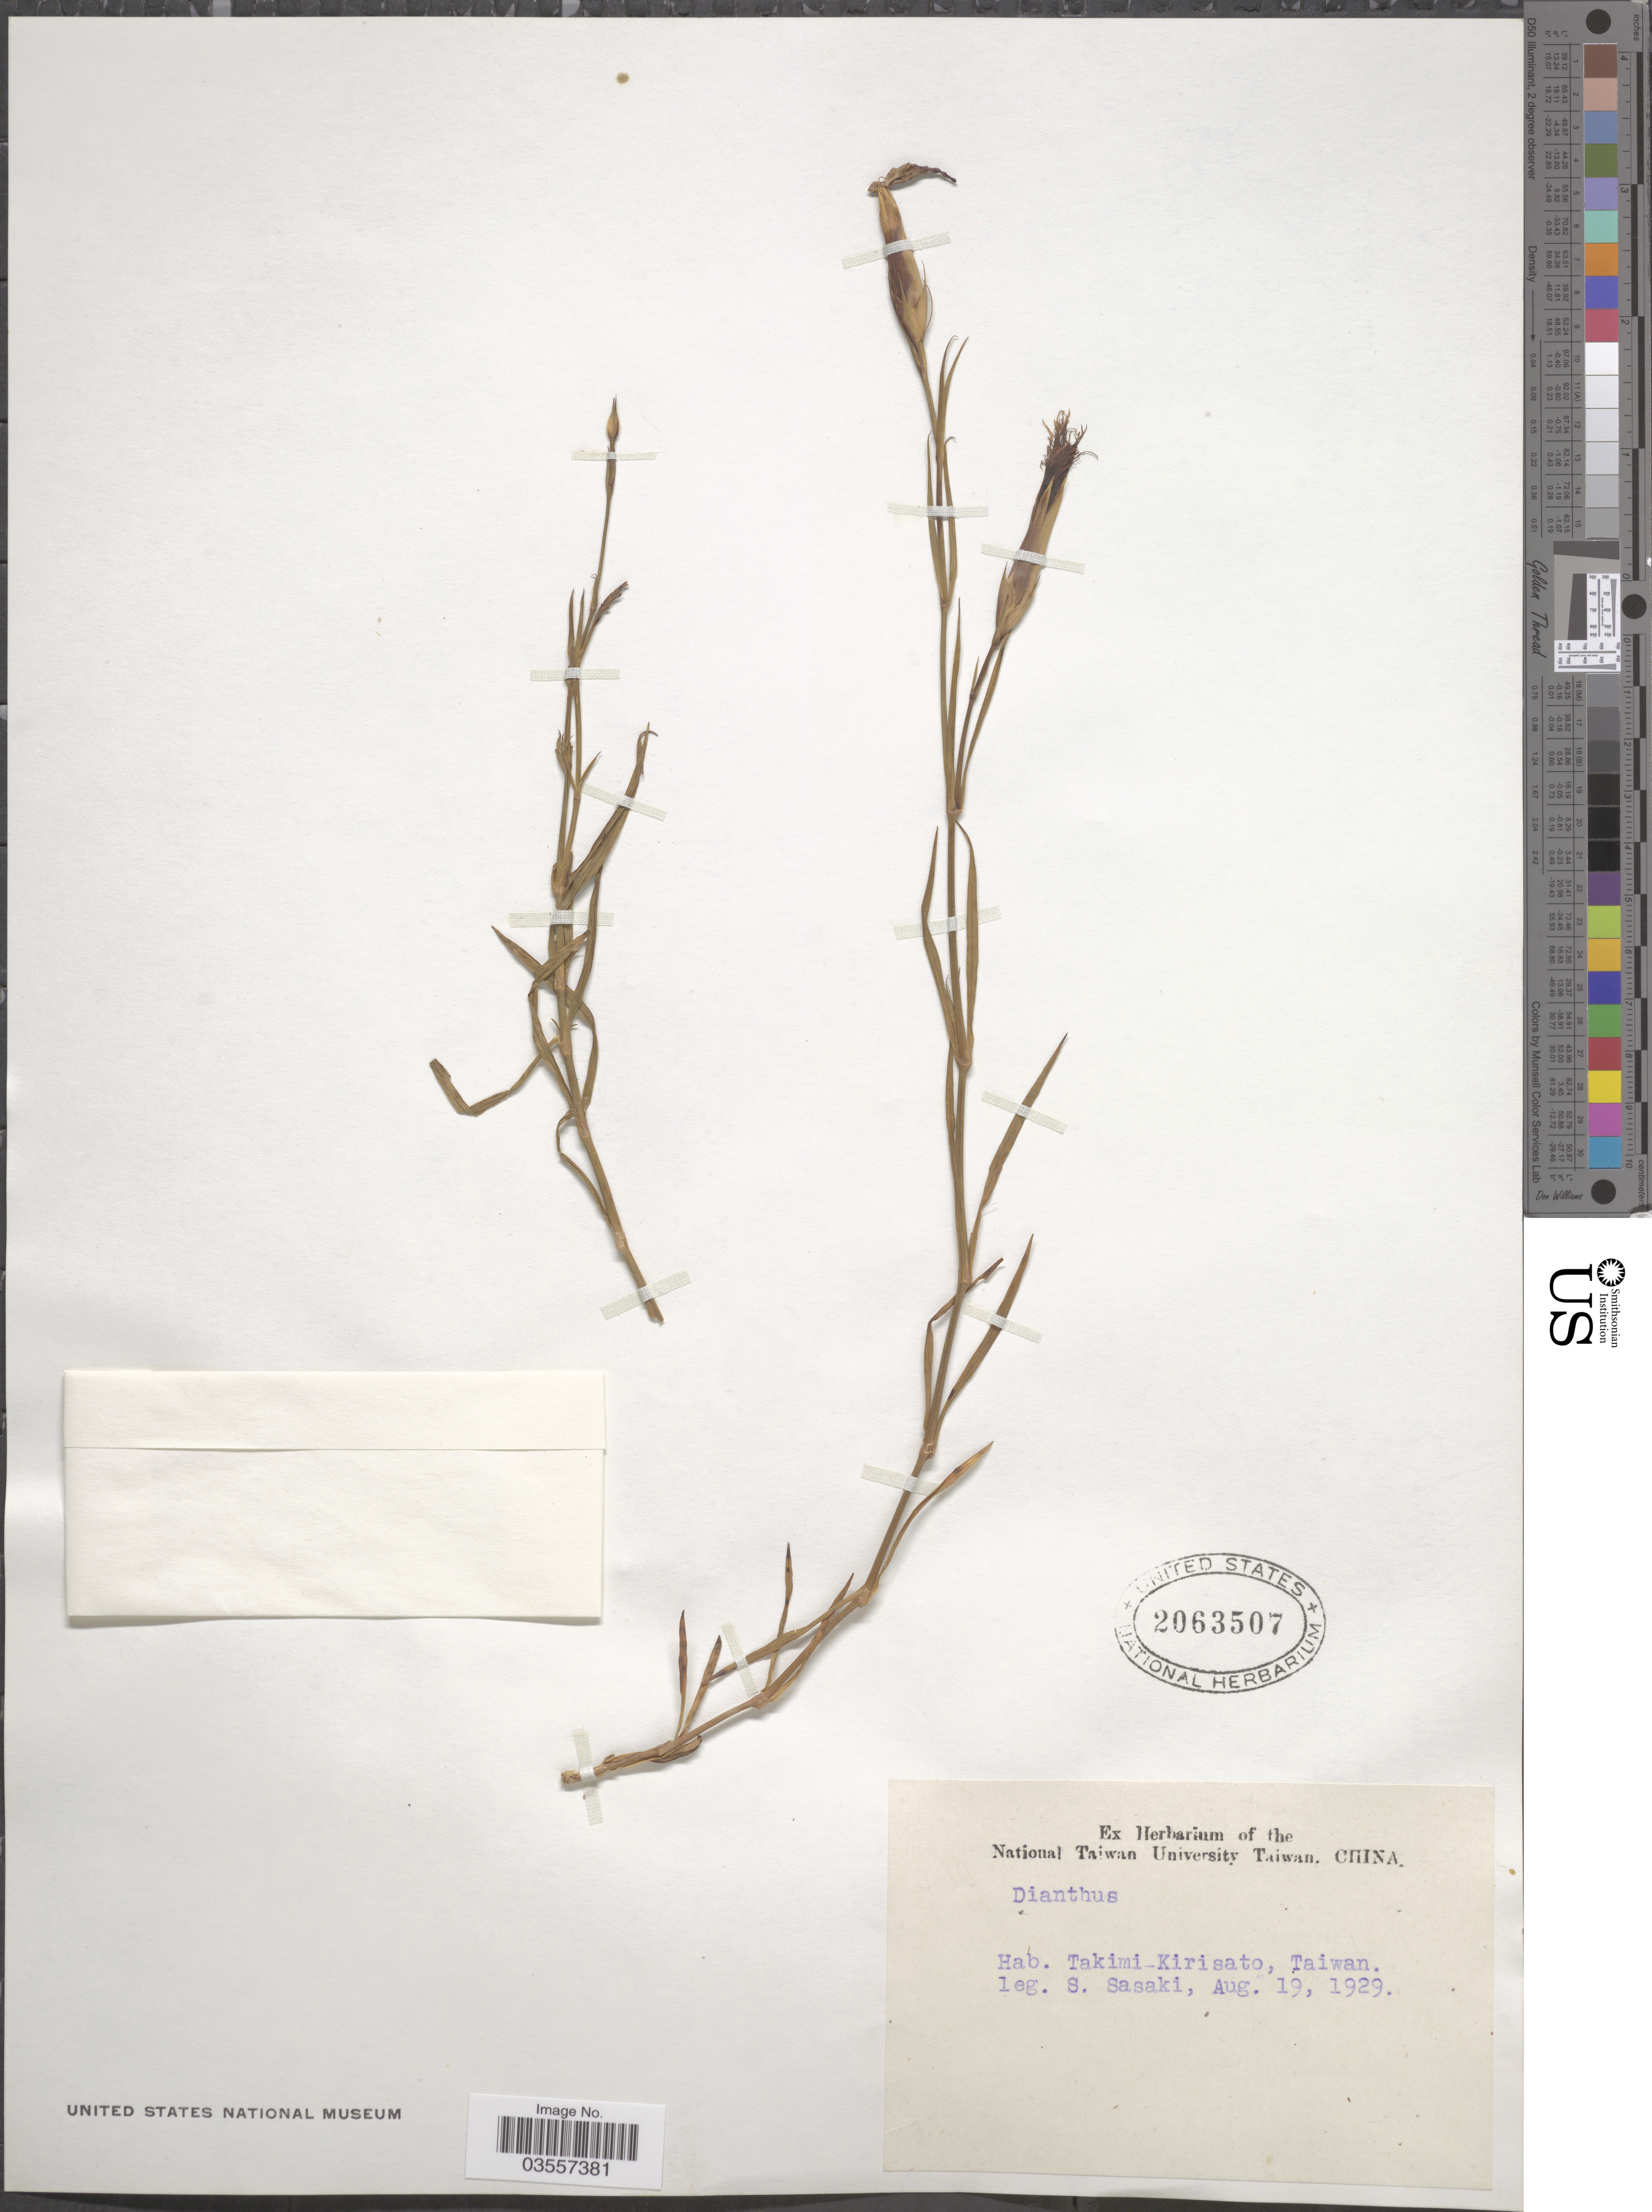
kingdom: Plantae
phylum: Tracheophyta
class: Magnoliopsida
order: Caryophyllales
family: Caryophyllaceae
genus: Dianthus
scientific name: Dianthus sp.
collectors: S. Sasaki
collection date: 1929-08-19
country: Taiwan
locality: Takimi-Kirisato.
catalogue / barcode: US 2063507